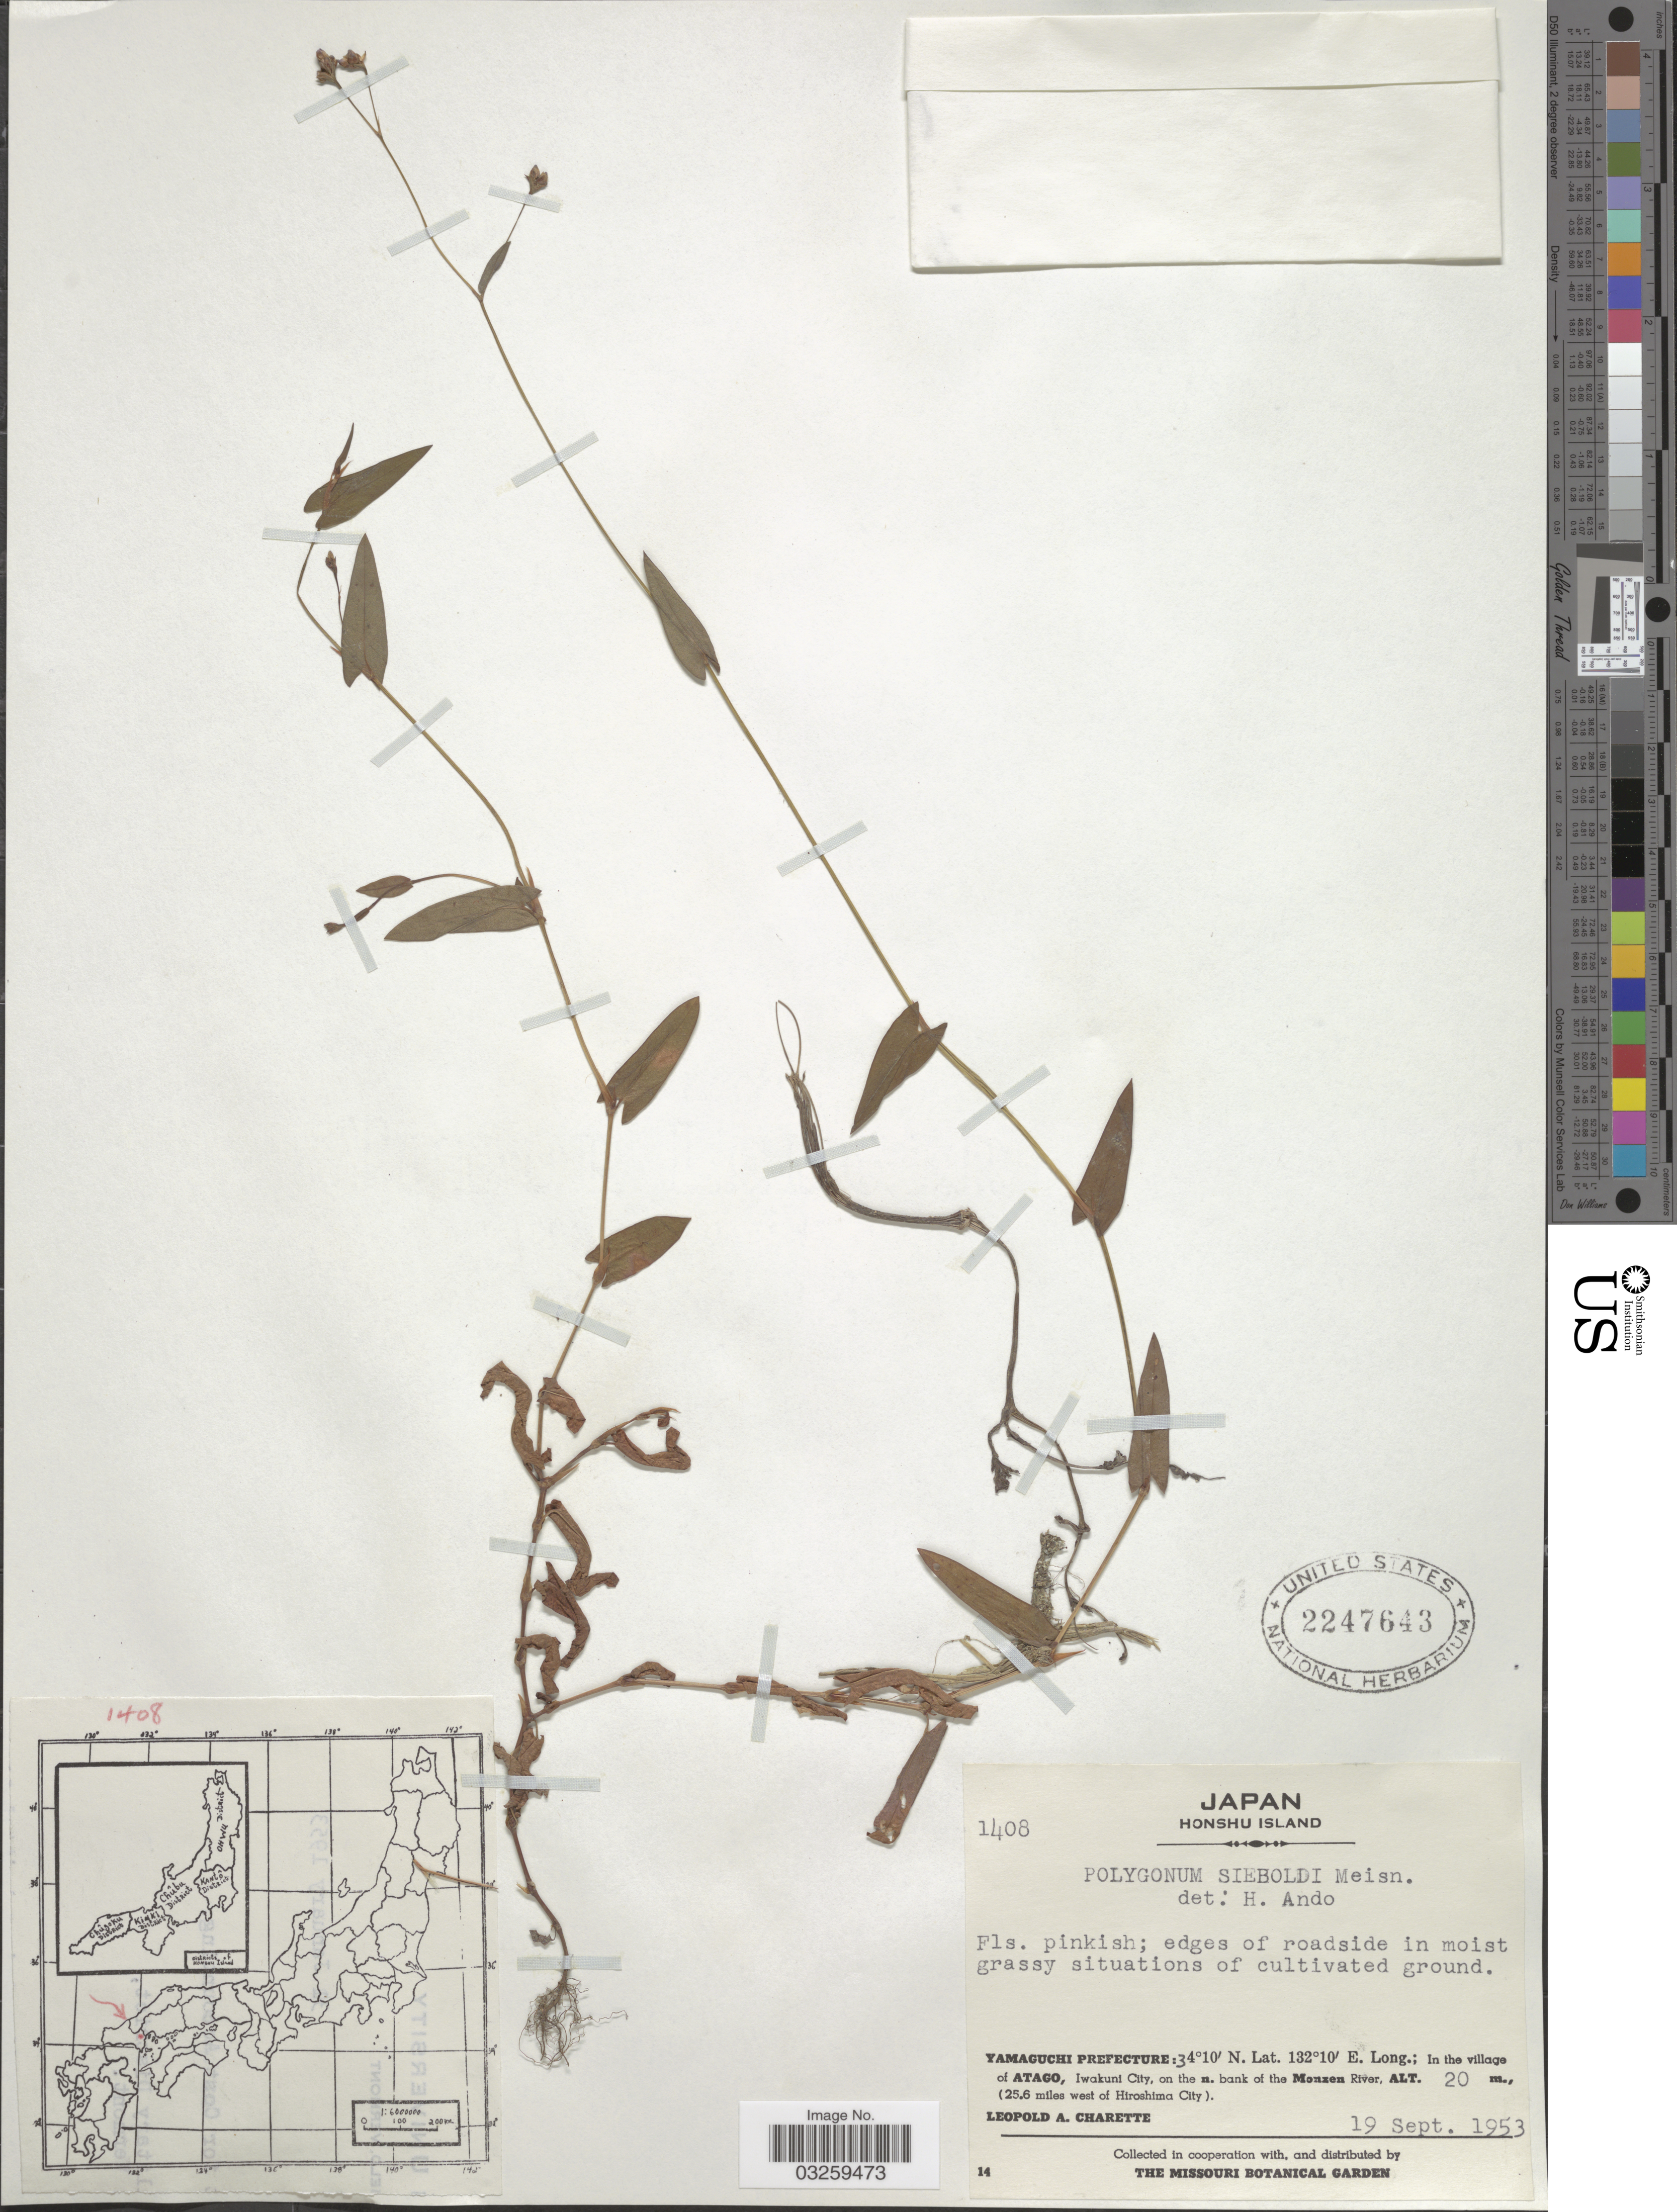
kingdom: Plantae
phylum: Tracheophyta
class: Magnoliopsida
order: Caryophyllales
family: Polygonaceae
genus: Polygonum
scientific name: Polygonum sieboldii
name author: Meisn.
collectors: L. A. Charette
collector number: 1408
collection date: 1953-09-19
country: Japan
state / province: Yamaguti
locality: Honshu Island, Yamaguchi Prefecture: In the village of Atago, Iwakuni City, on the n. bank of the Monzen River (25.6 miles west of Hiroshima City).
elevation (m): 20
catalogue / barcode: US 2247643